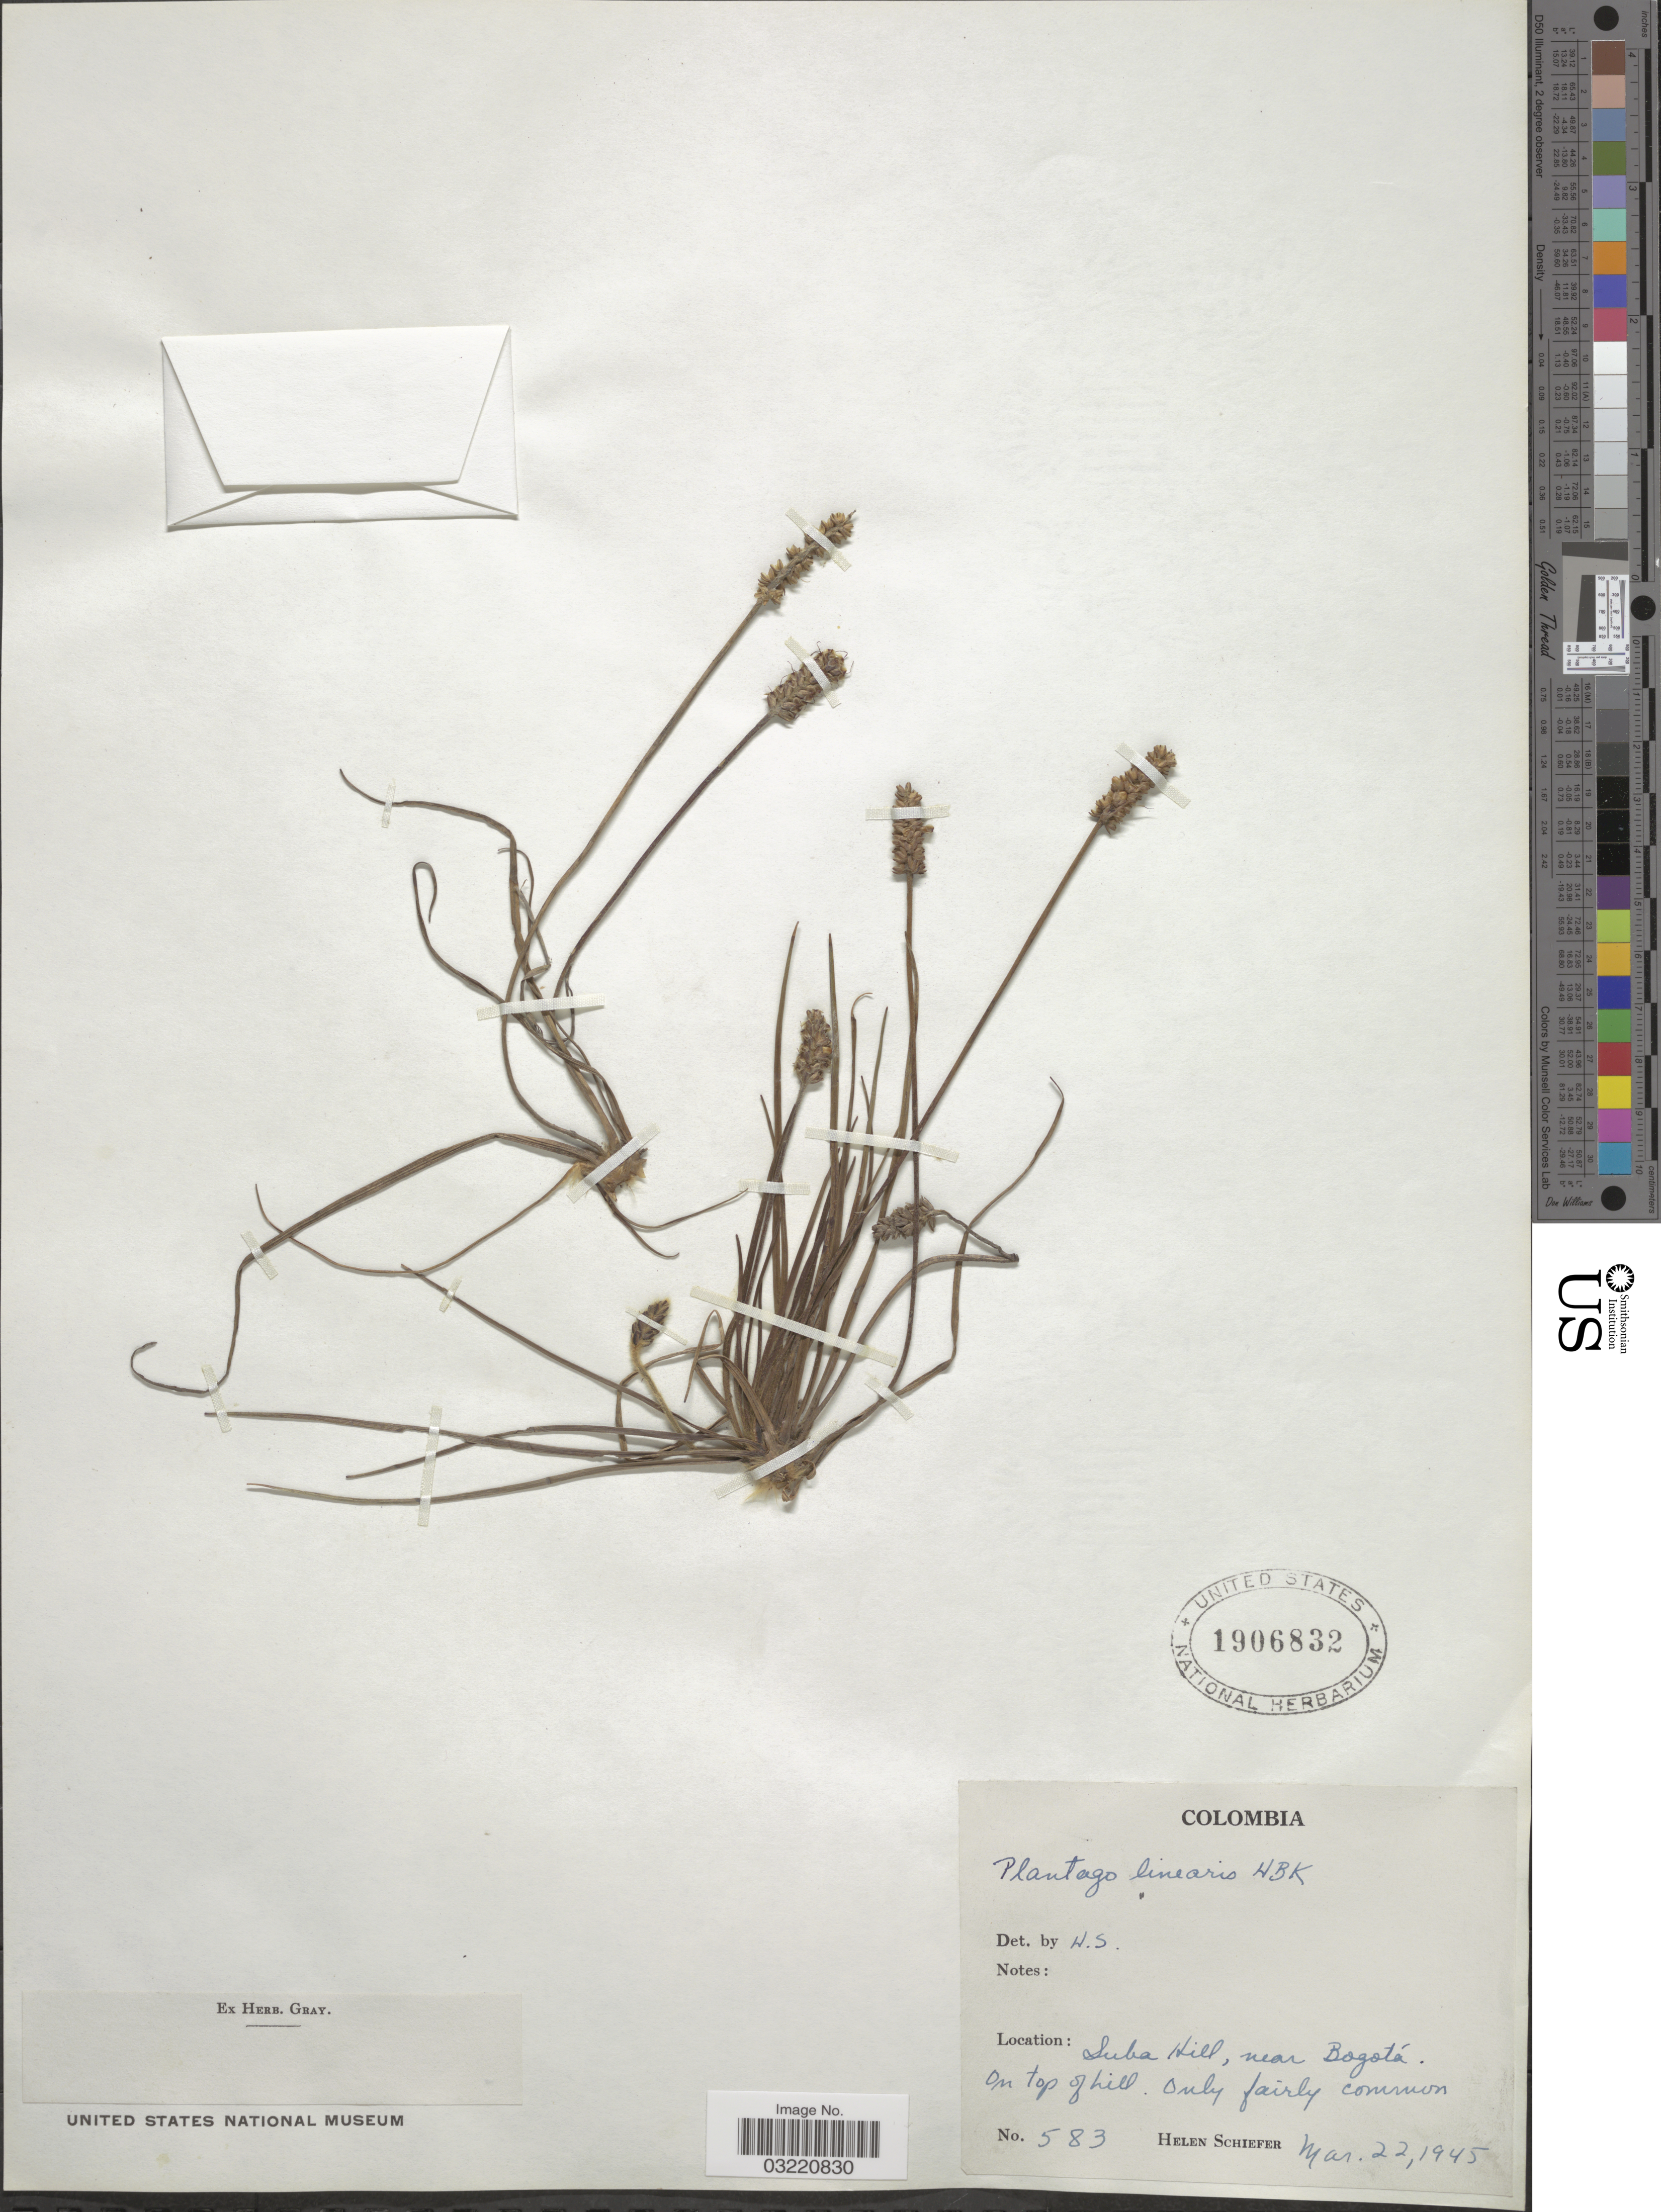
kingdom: Plantae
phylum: Tracheophyta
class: Magnoliopsida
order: Lamiales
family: Plantaginaceae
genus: Plantago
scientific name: Plantago linearis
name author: Kunth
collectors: H. Schiefer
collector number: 583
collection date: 1945-03-22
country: Colombia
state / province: Bogota D.C.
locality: Suba Hill, near Bogotá.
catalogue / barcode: US 1906832